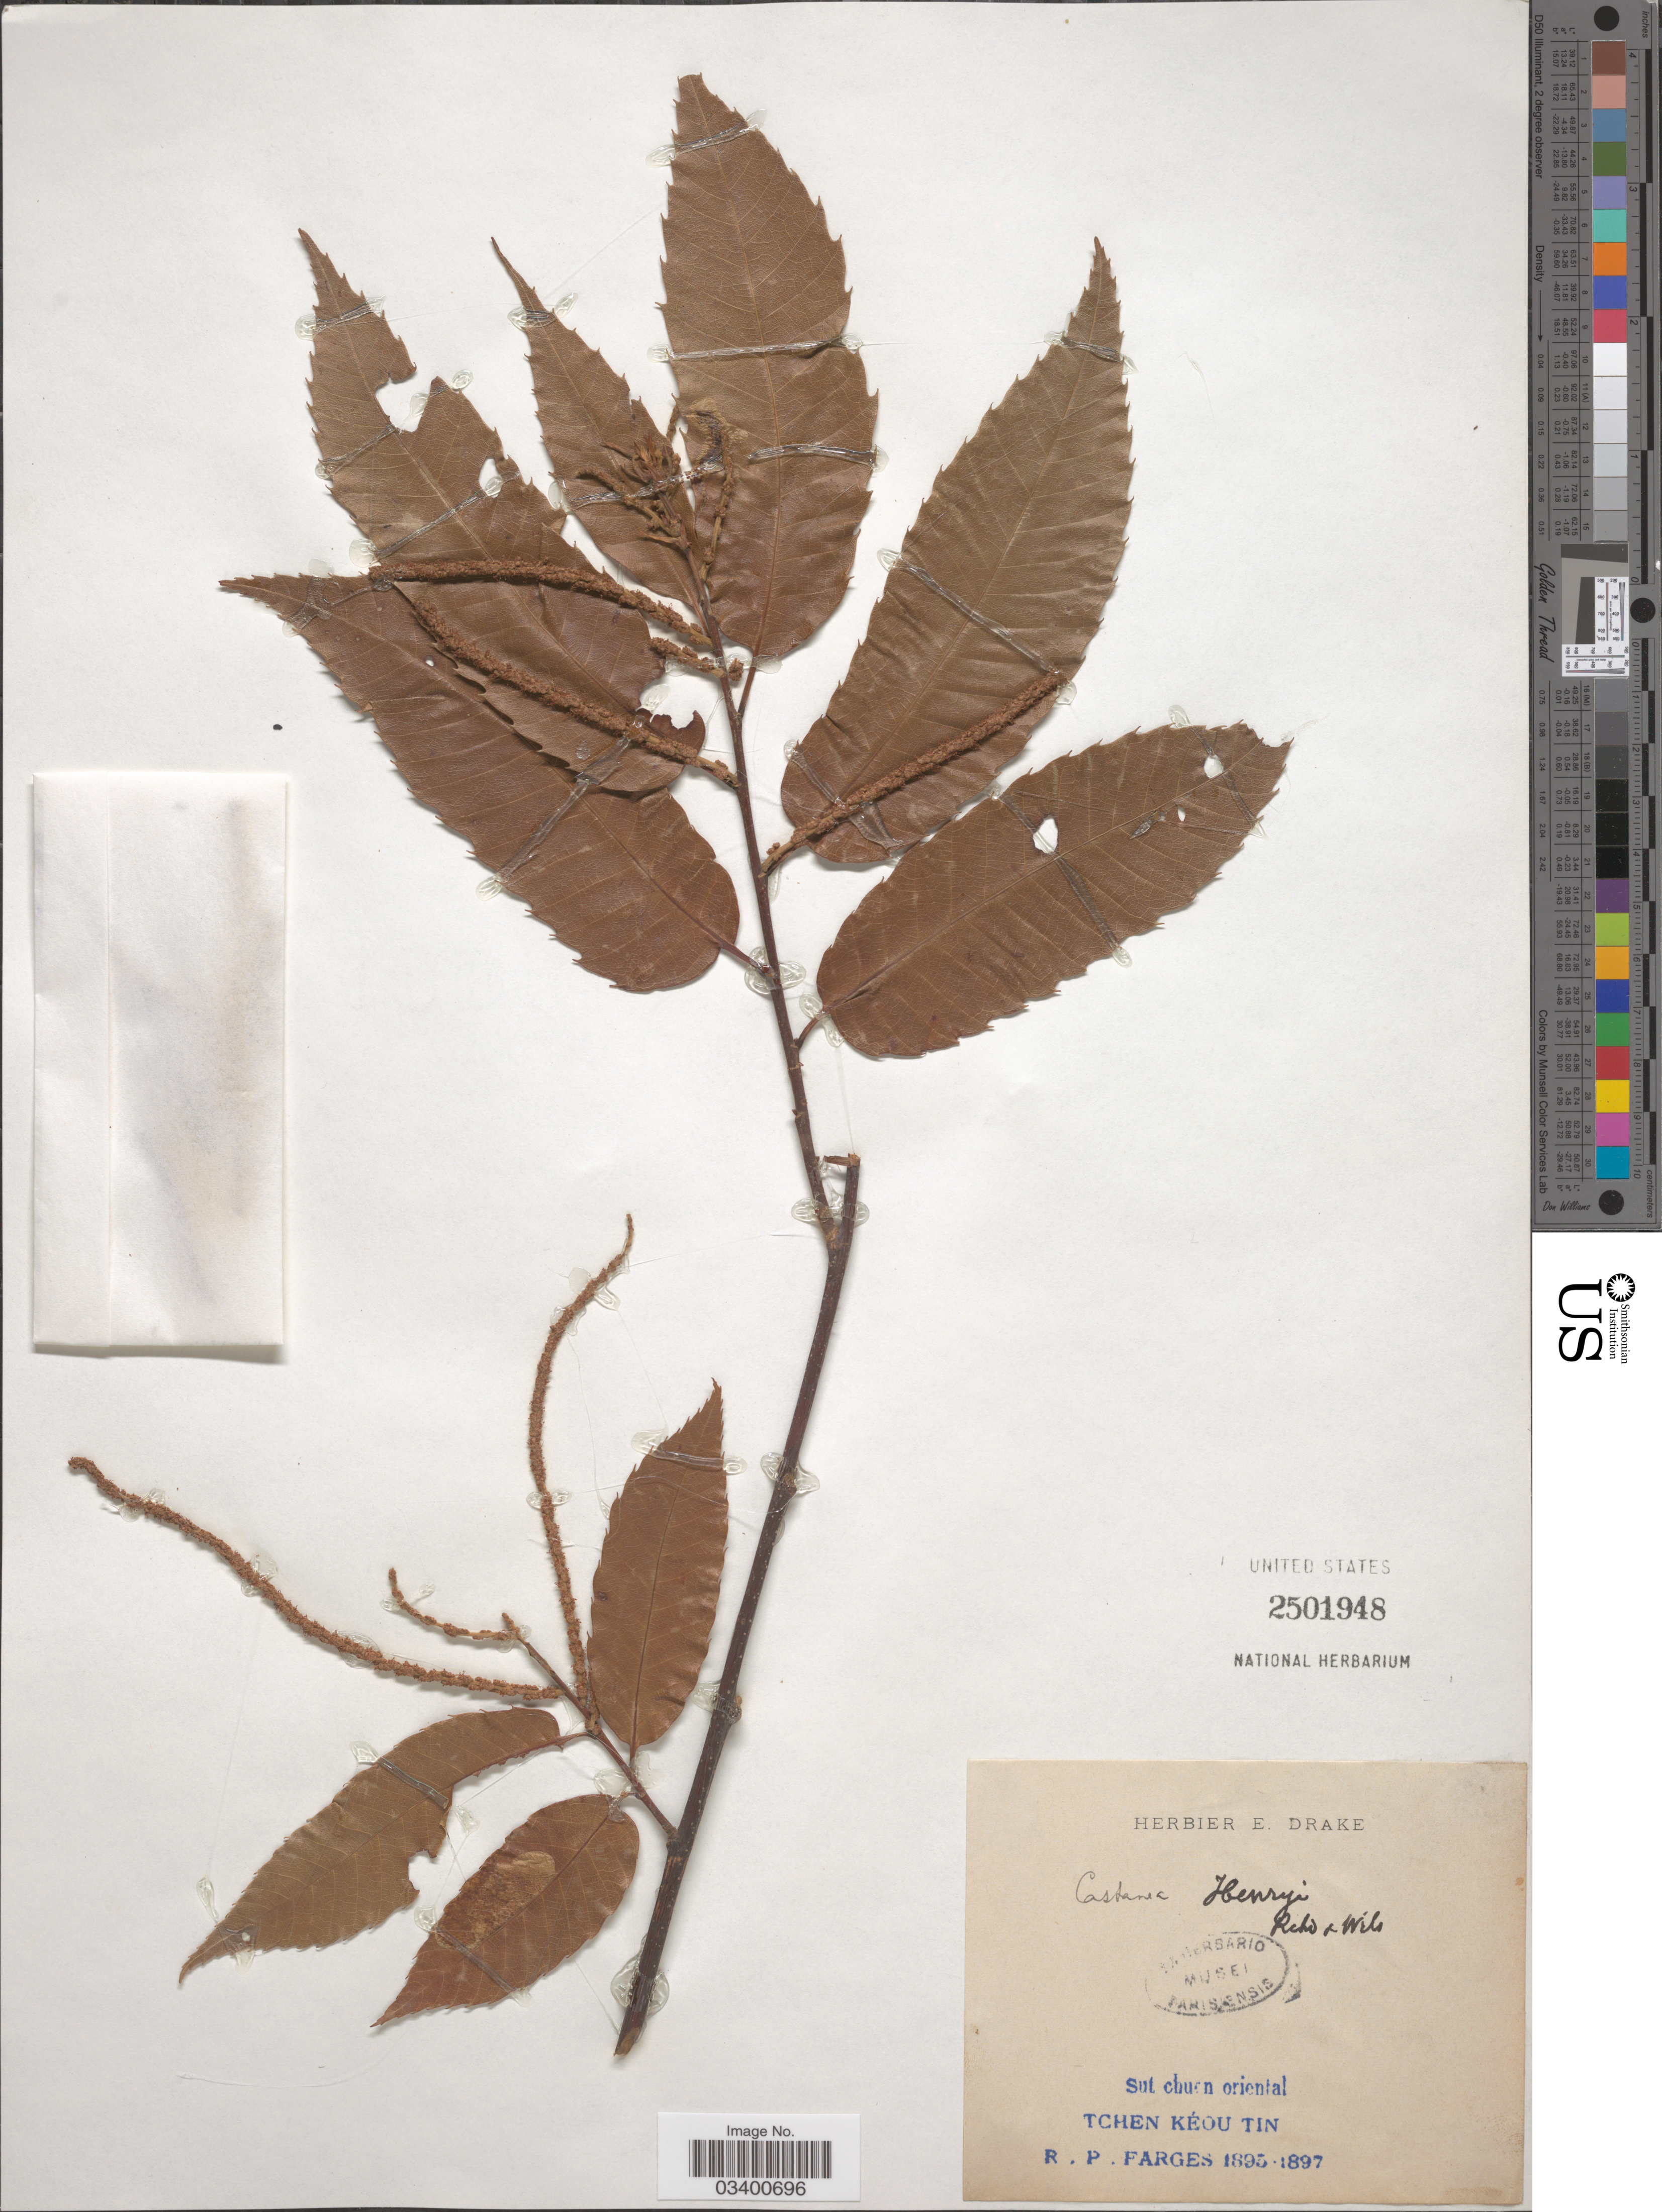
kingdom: Plantae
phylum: Tracheophyta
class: Magnoliopsida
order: Fagales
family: Fagaceae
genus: Castanea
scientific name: Castanea henryi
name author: (Skan) Rehder & E.H. Wilson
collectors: R. Farges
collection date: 1895/1897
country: China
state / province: Sichuan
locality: Sut chuen oriental. Tchen Kéou Tin.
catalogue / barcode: US 2501948